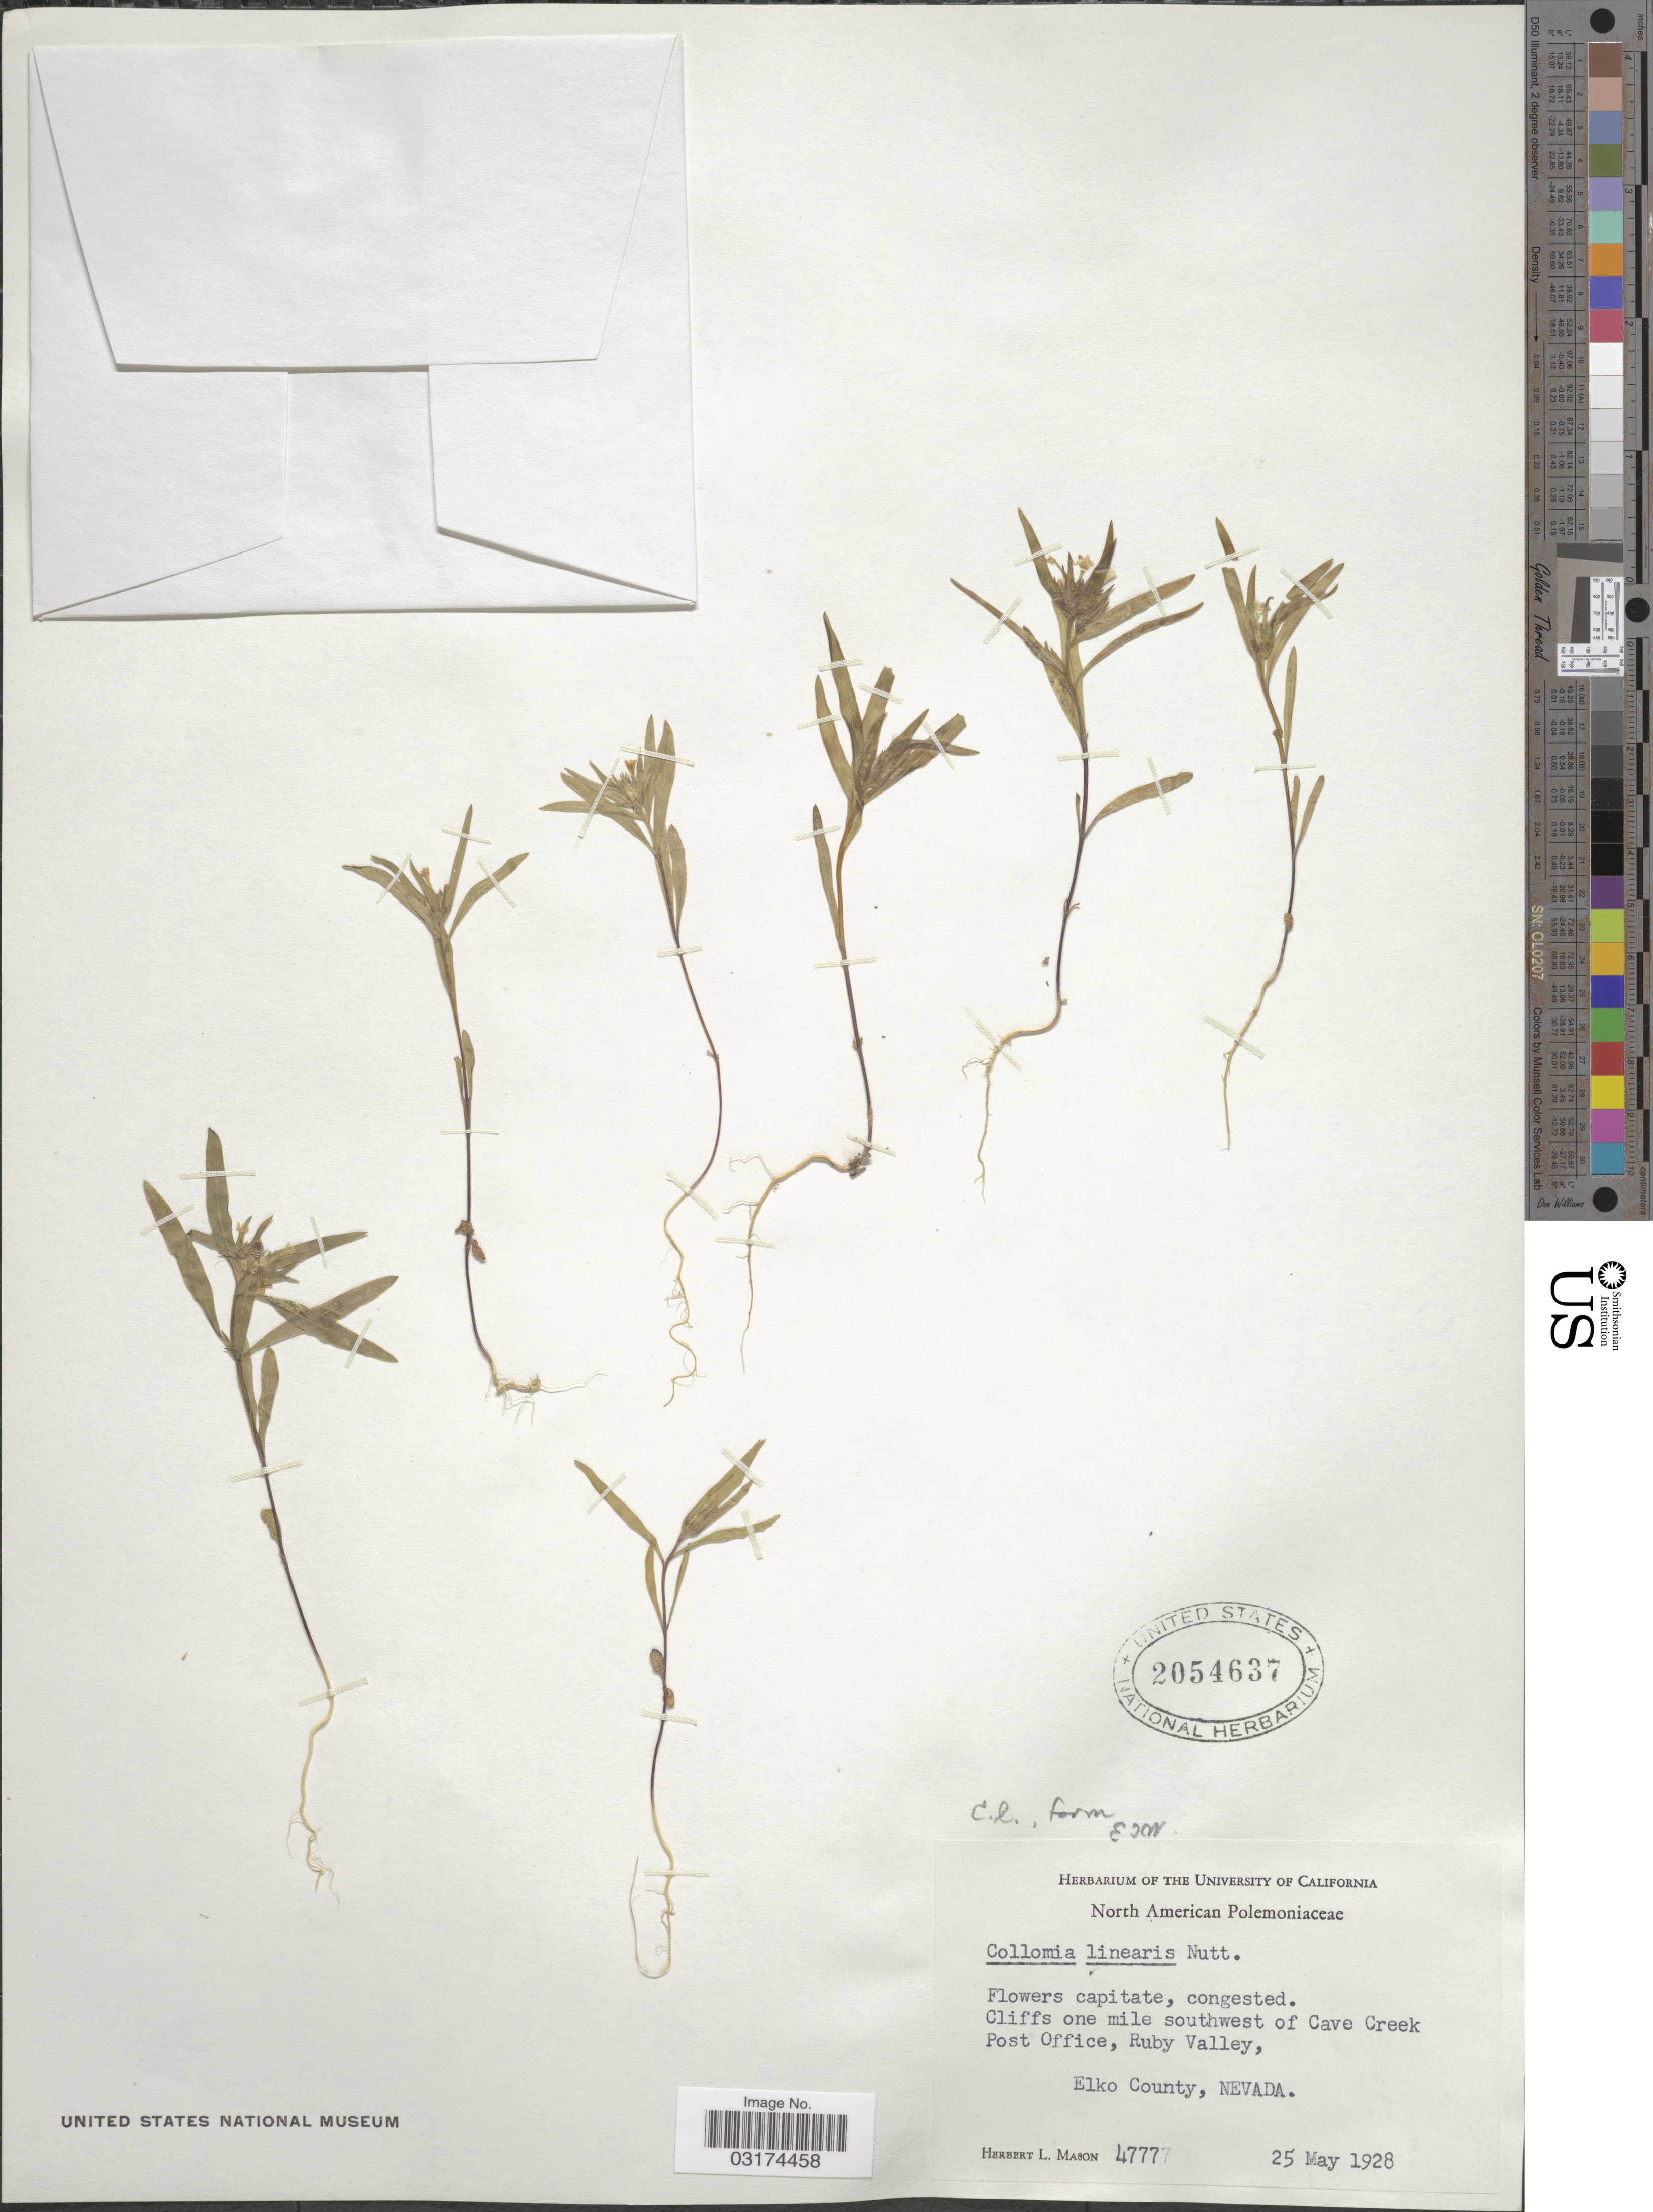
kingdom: Plantae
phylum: Tracheophyta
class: Magnoliopsida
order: Ericales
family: Polemoniaceae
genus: Collomia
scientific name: Collomia linearis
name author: Nutt.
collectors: H. L. Mason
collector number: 47777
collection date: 1928-05-25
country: United States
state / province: Nevada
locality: Cliffs one mile southwest of Cave Creek Post Office, Ruby Valley, Elko County.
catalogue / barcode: US 2054637